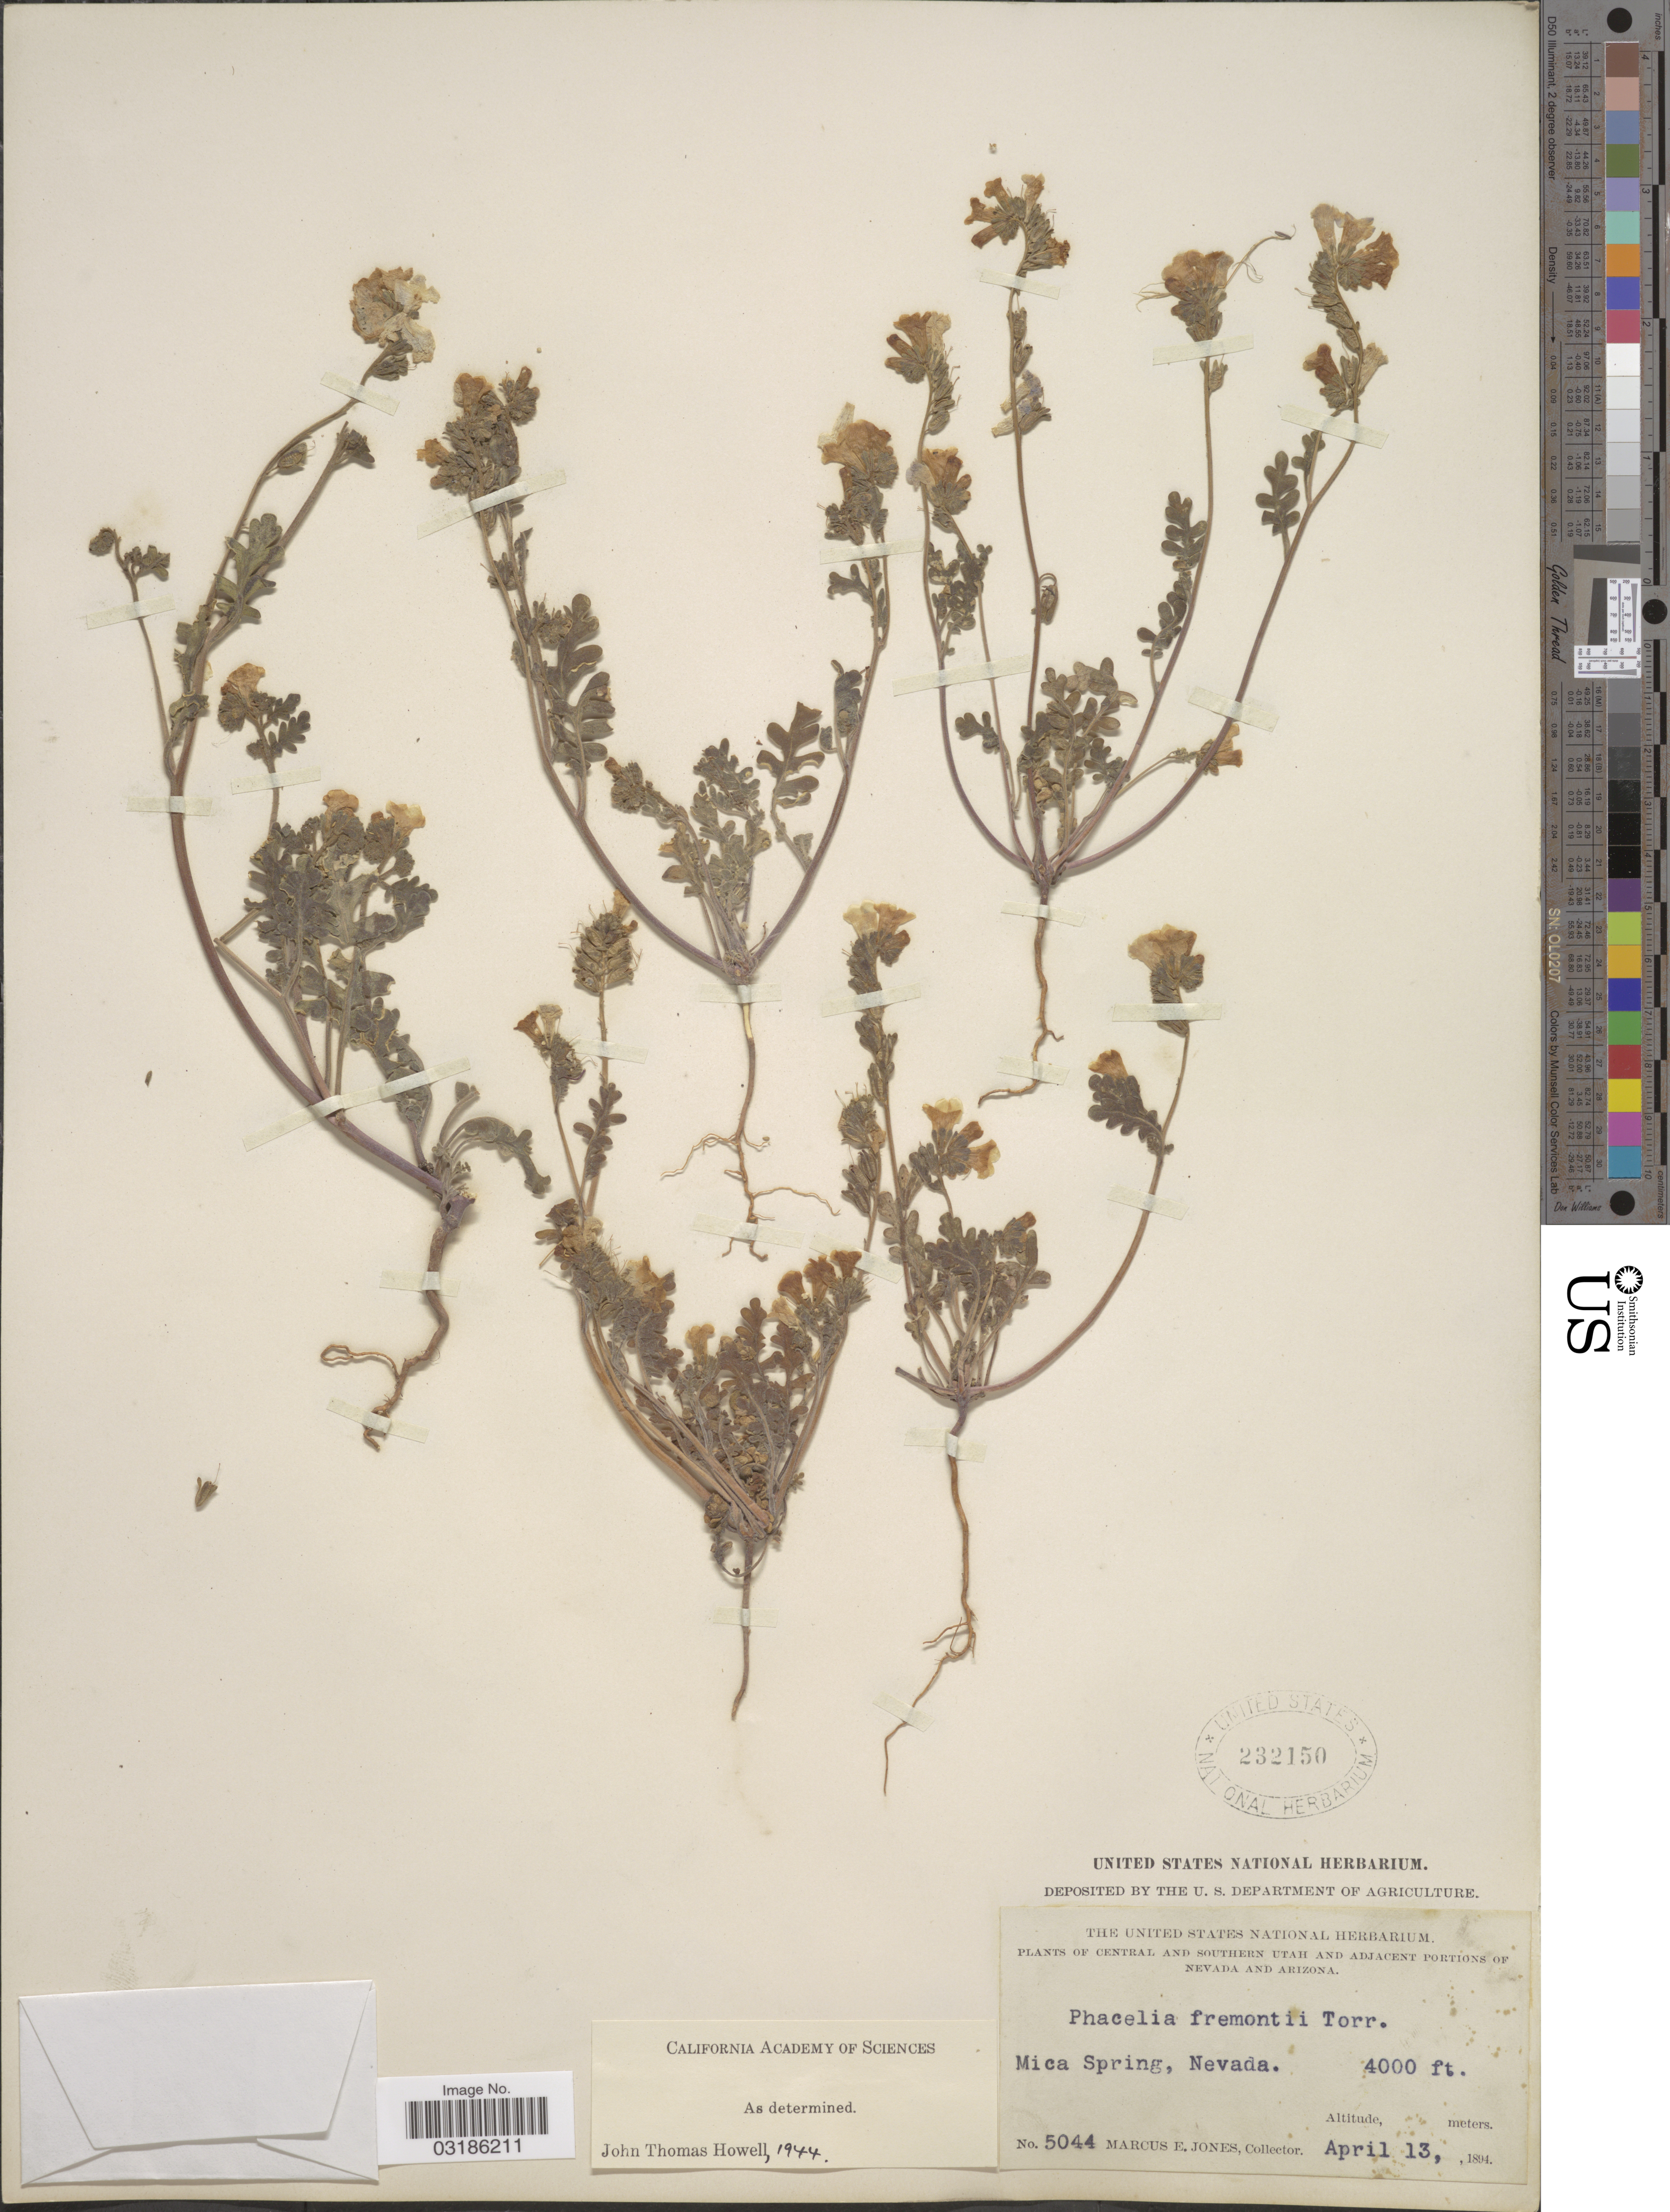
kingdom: Plantae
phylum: Tracheophyta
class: Magnoliopsida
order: Boraginales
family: Hydrophyllaceae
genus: Phacelia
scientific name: Phacelia fremontii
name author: Torr.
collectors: M. E. Jones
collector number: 5044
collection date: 1894-04-13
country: United States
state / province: Nevada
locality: Adjacent portions of Nevada. Mica Spring.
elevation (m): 1219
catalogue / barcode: US 232150